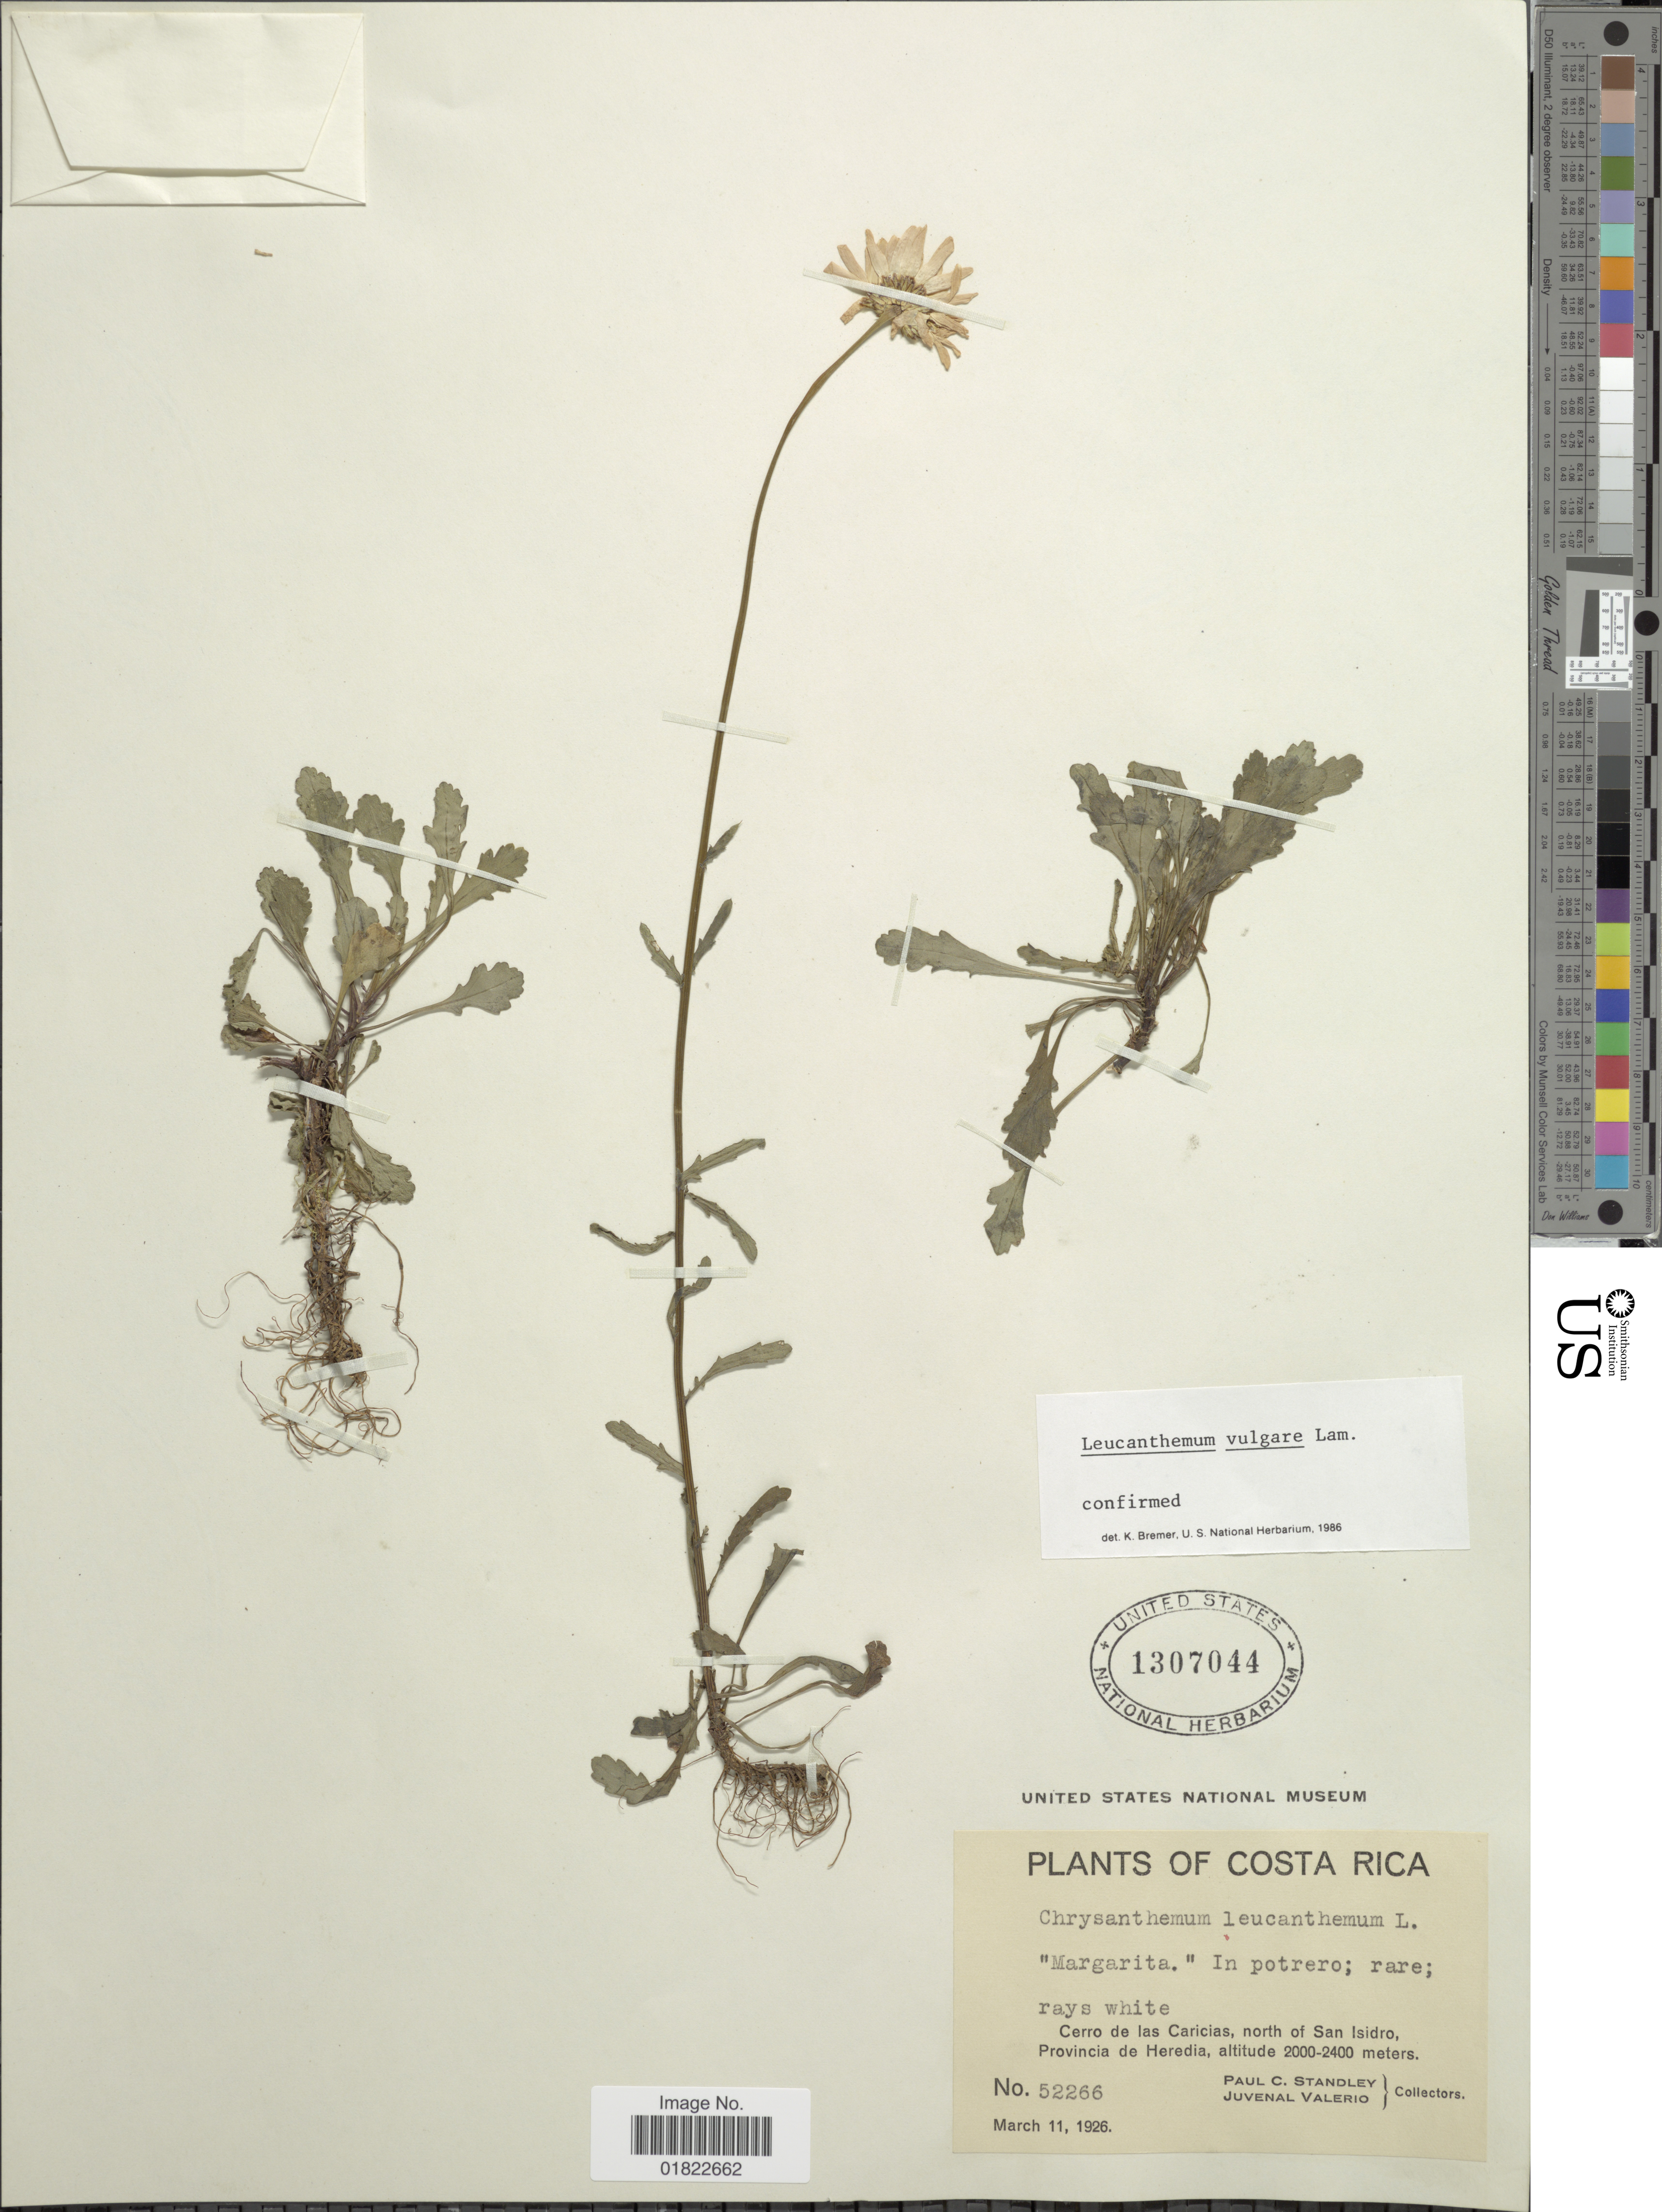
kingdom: Plantae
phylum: Tracheophyta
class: Magnoliopsida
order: Asterales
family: Asteraceae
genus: Leucanthemum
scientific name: Leucanthemum vulgare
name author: Lam.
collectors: P. C. Standley & J. Valerio R.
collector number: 52266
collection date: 1926-03-11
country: Costa Rica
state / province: Heredia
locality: Cerro de las Caricias, north of San Isidro, Provincia de Heredia.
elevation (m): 2000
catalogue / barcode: US 1307044